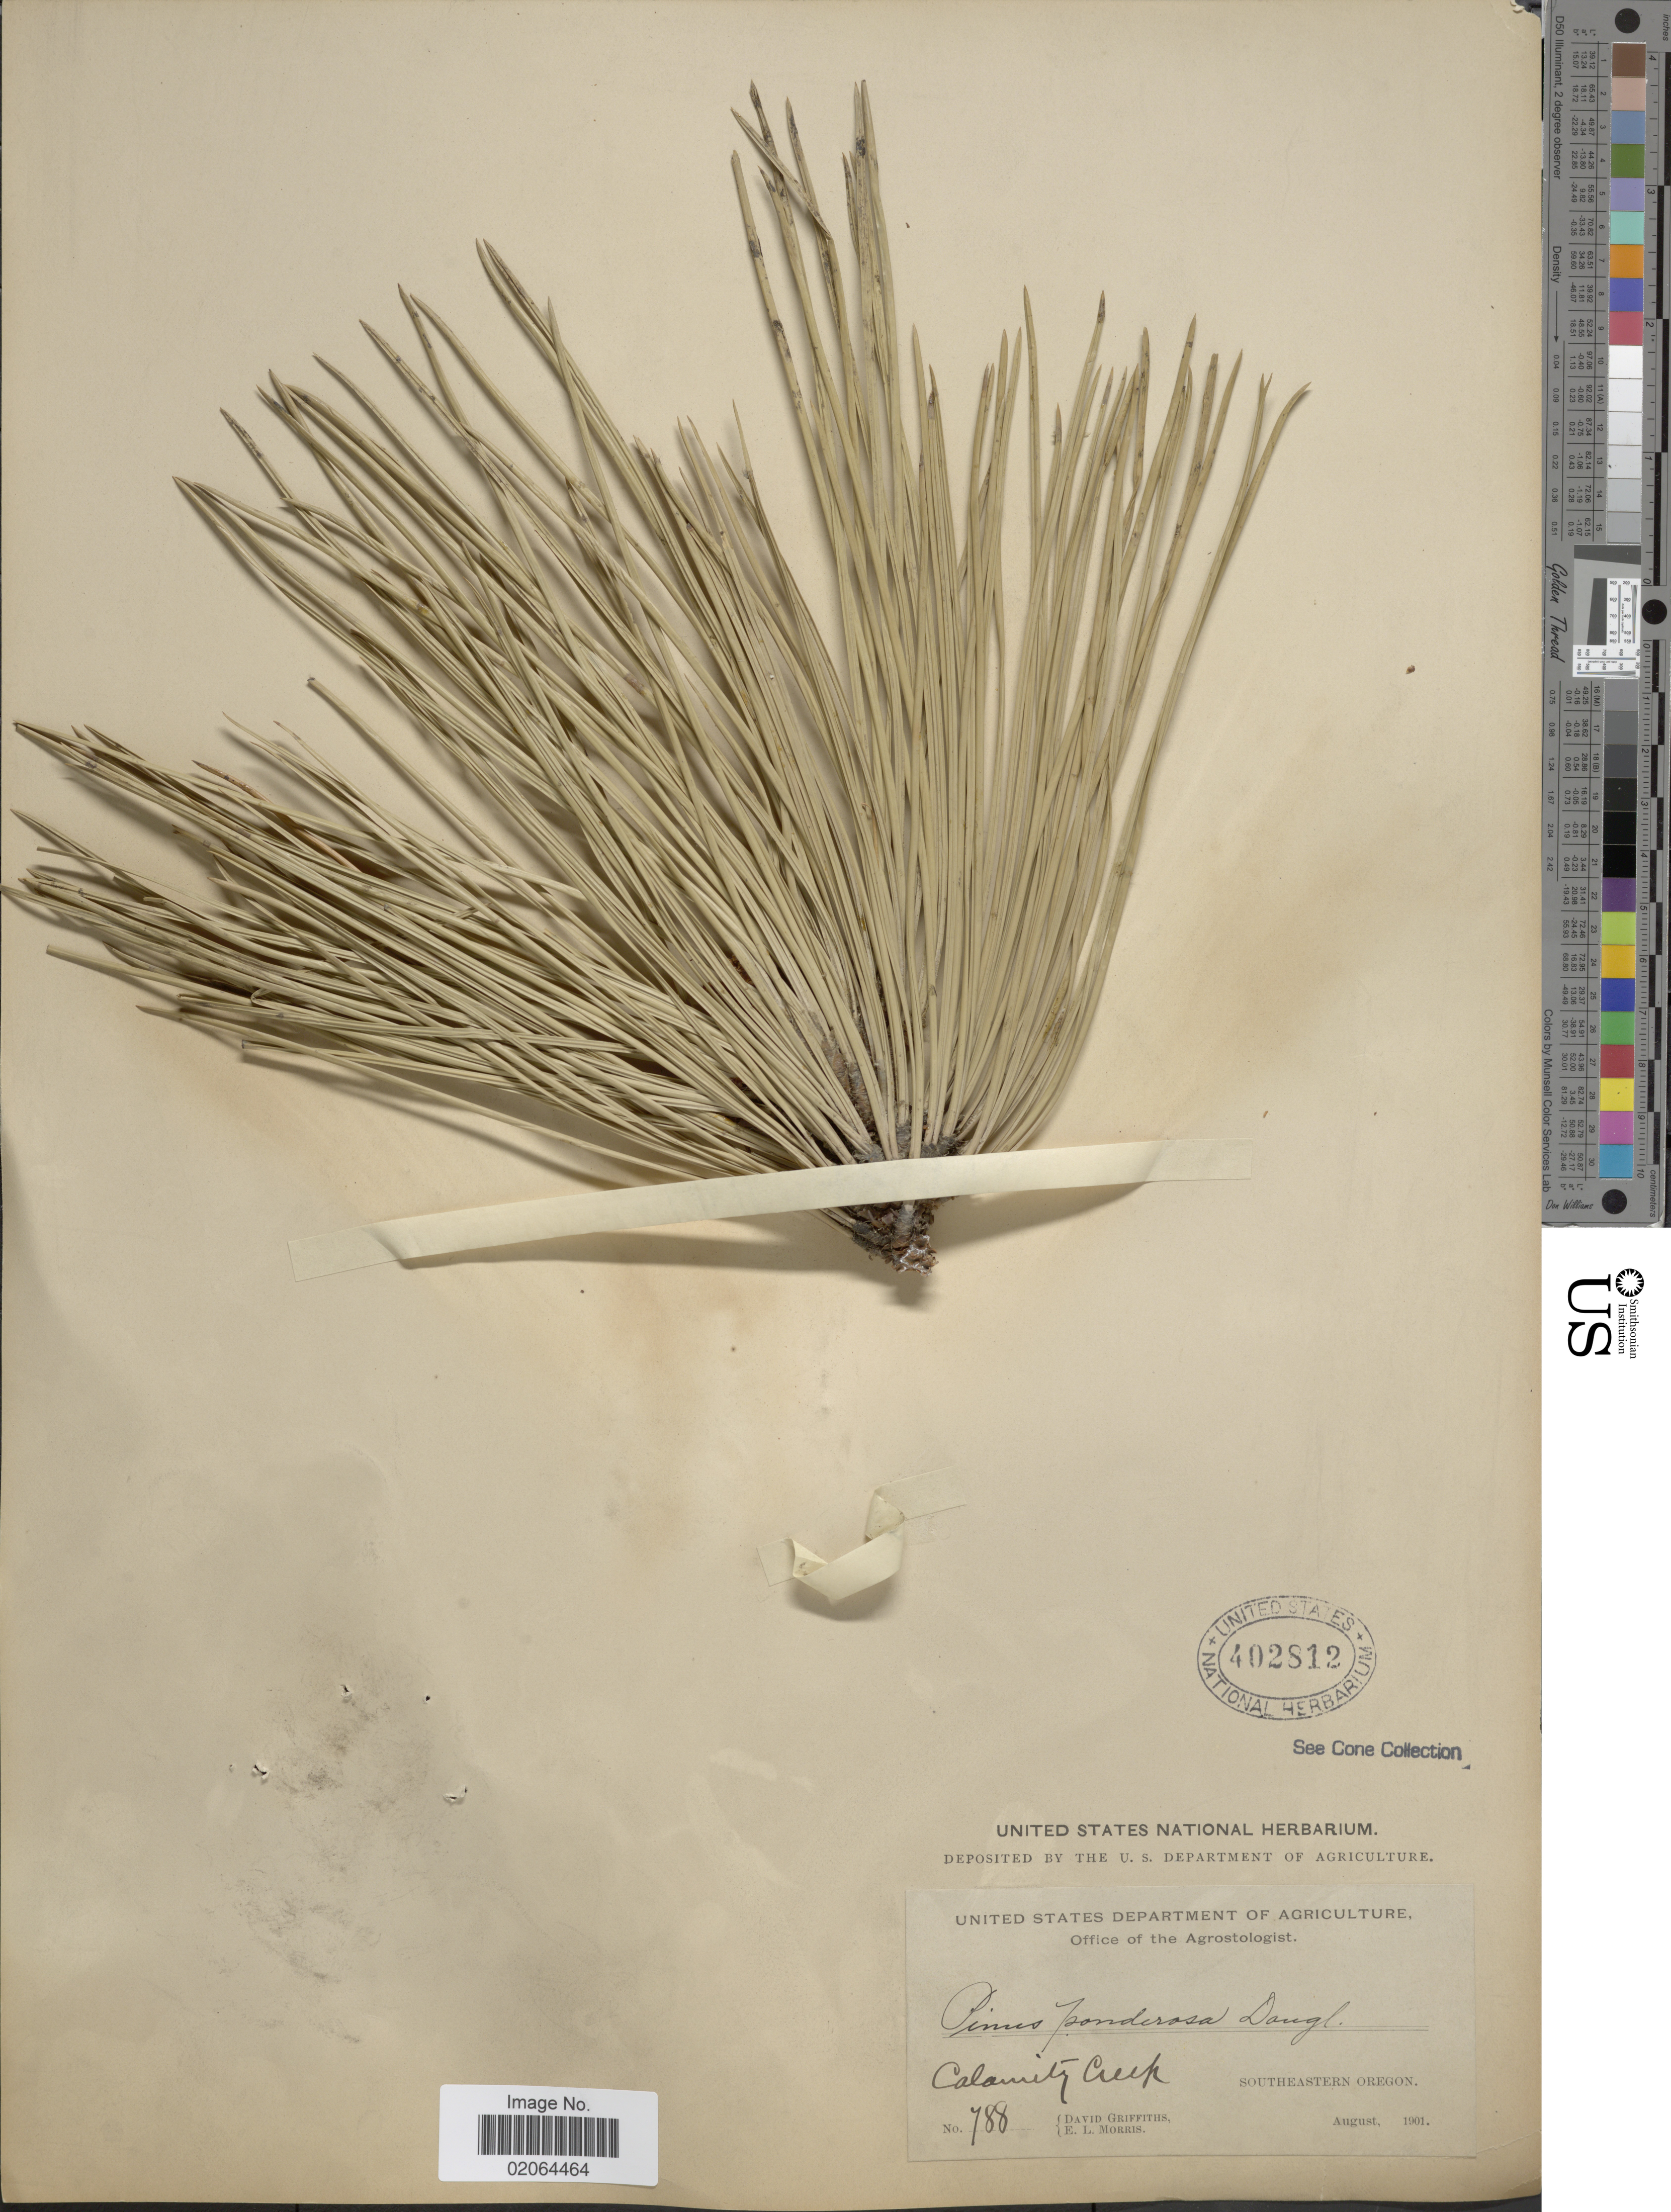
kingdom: Plantae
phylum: Tracheophyta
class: Pinopsida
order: Pinales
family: Pinaceae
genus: Pinus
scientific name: Pinus ponderosa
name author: Douglas ex C. Lawson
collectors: D. Griffiths & E. Morris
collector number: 788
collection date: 1901-08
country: United States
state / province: Oregon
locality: Calamity Creek, Southeastern Oregon.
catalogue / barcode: US 402812